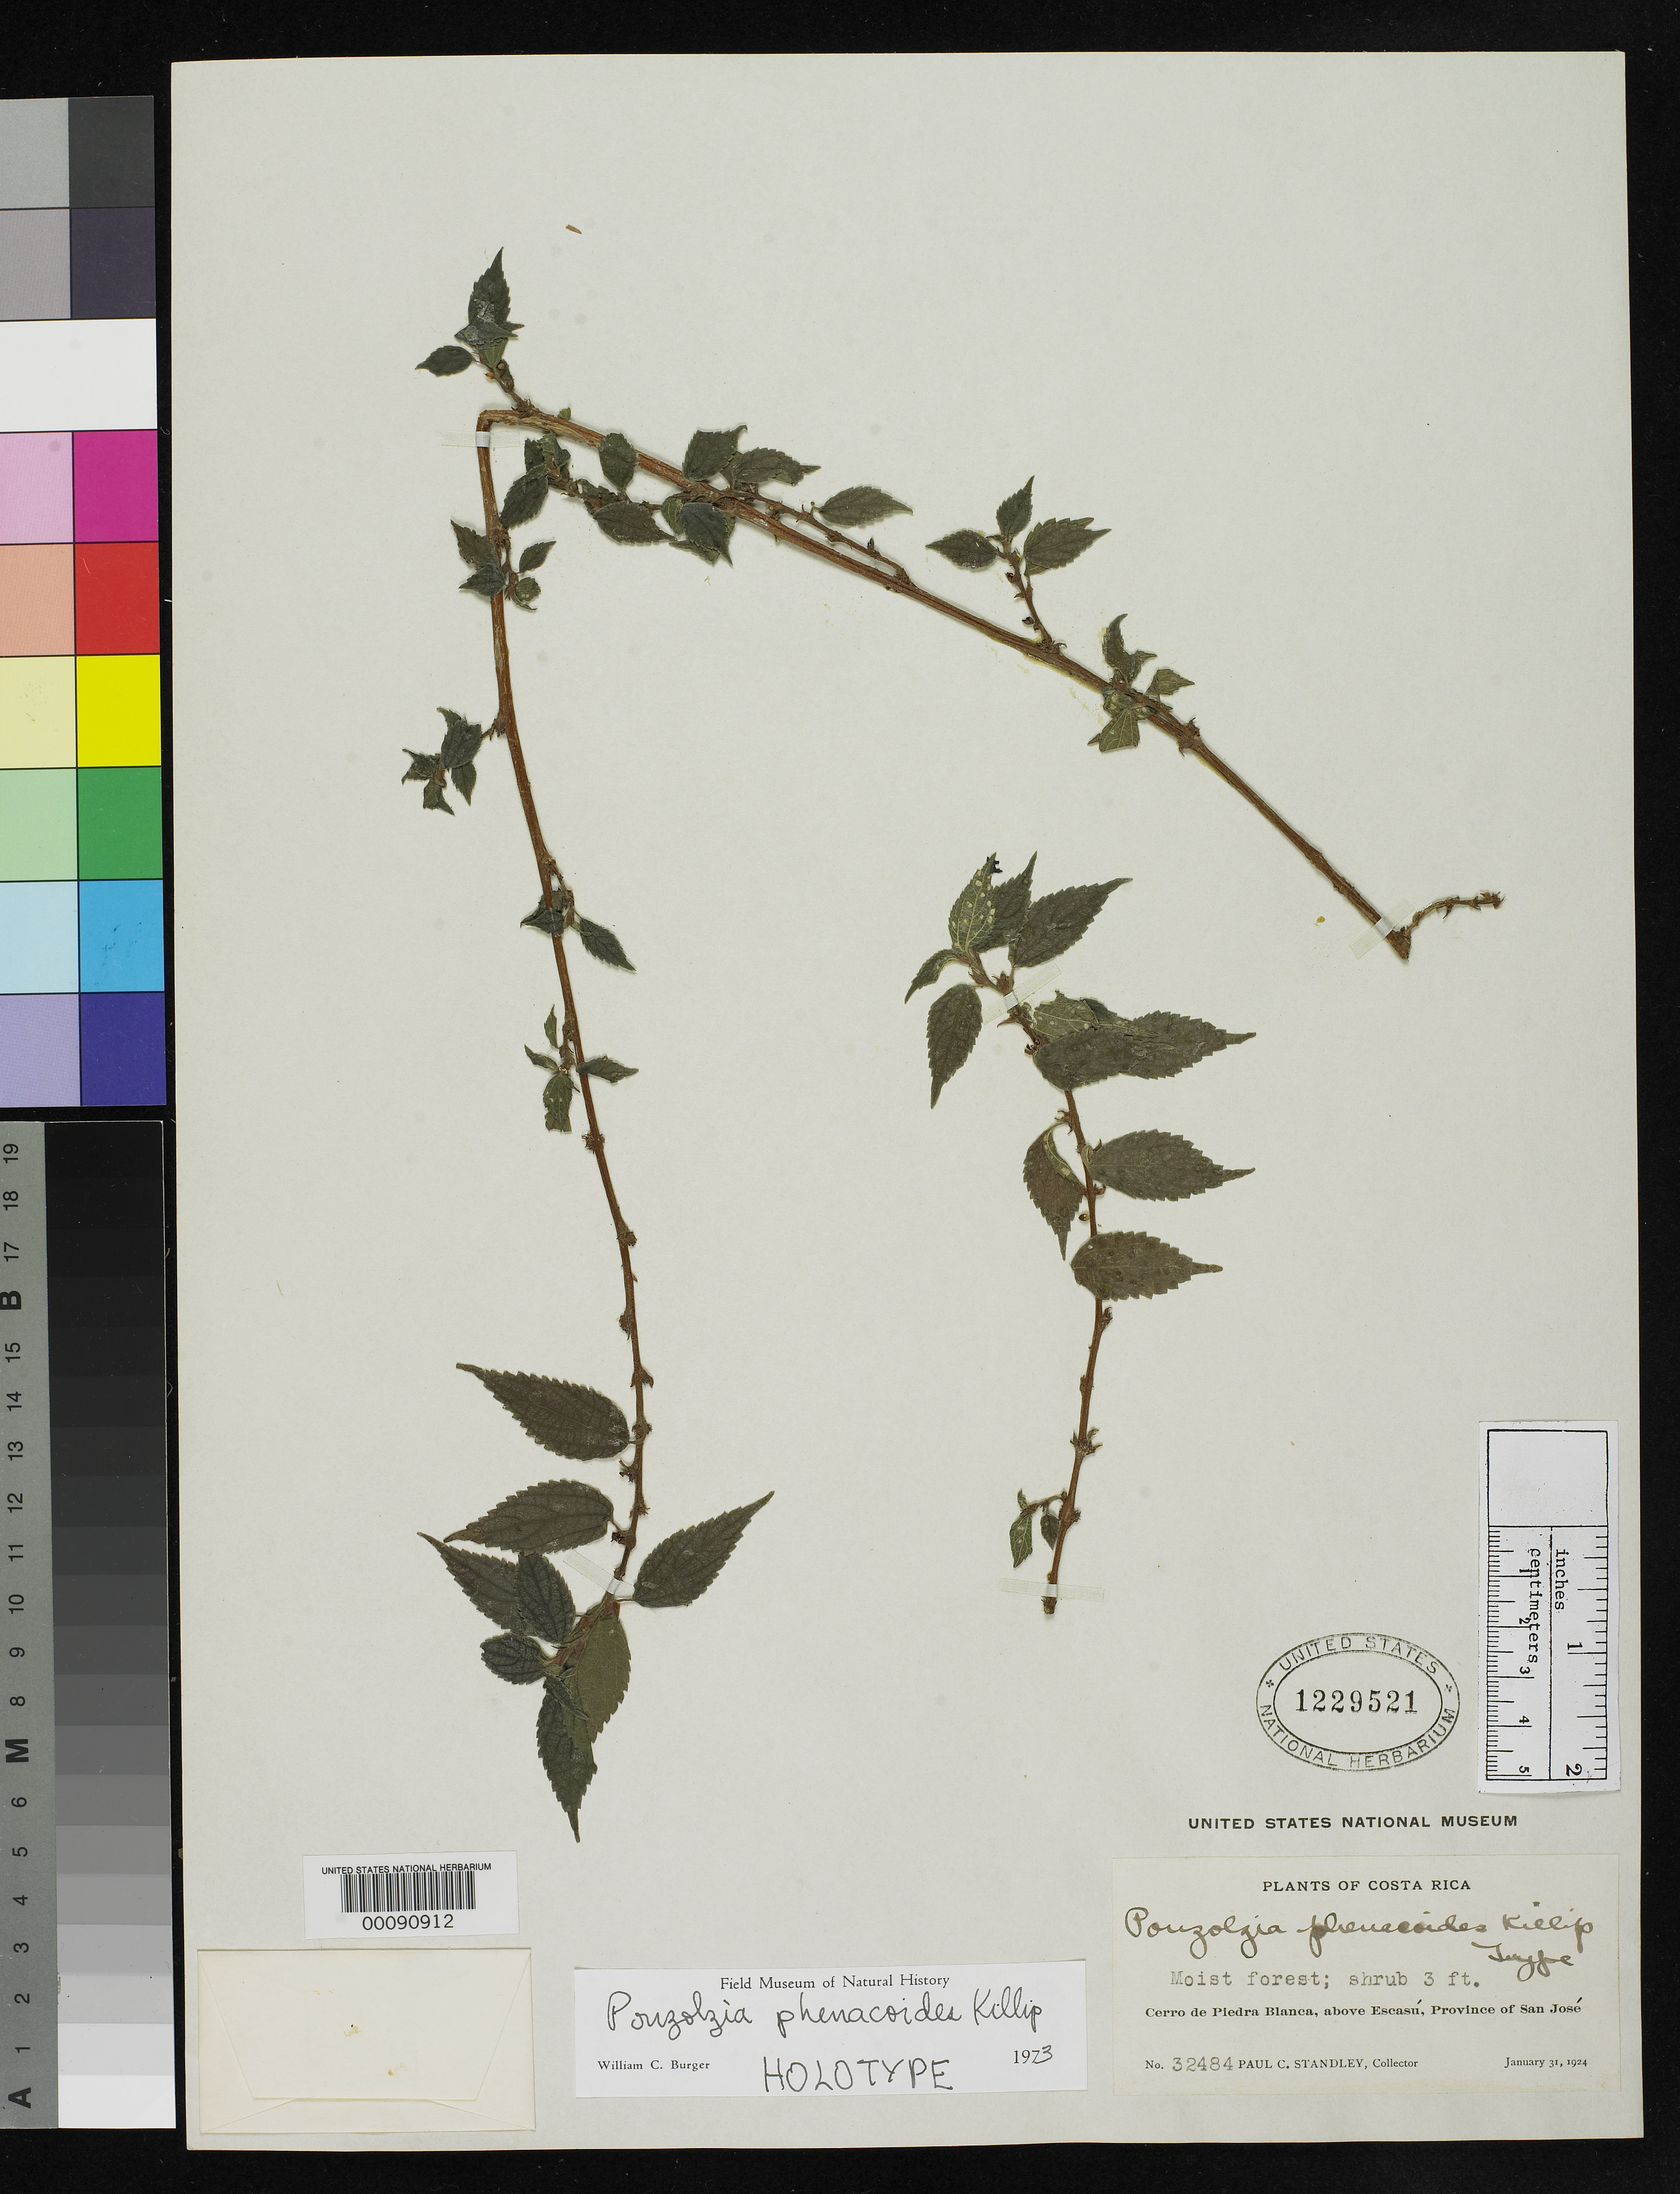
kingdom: Plantae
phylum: Tracheophyta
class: Magnoliopsida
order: Rosales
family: Urticaceae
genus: Pouzolzia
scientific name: Pouzolzia phenacoides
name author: Killip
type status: Holotype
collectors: P. C. Standley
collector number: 32484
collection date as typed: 31 Jan 1924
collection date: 1924-01-31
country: Costa Rica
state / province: San José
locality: Cerro de Piedra Blanca, above Escasu.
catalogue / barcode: US 1229521